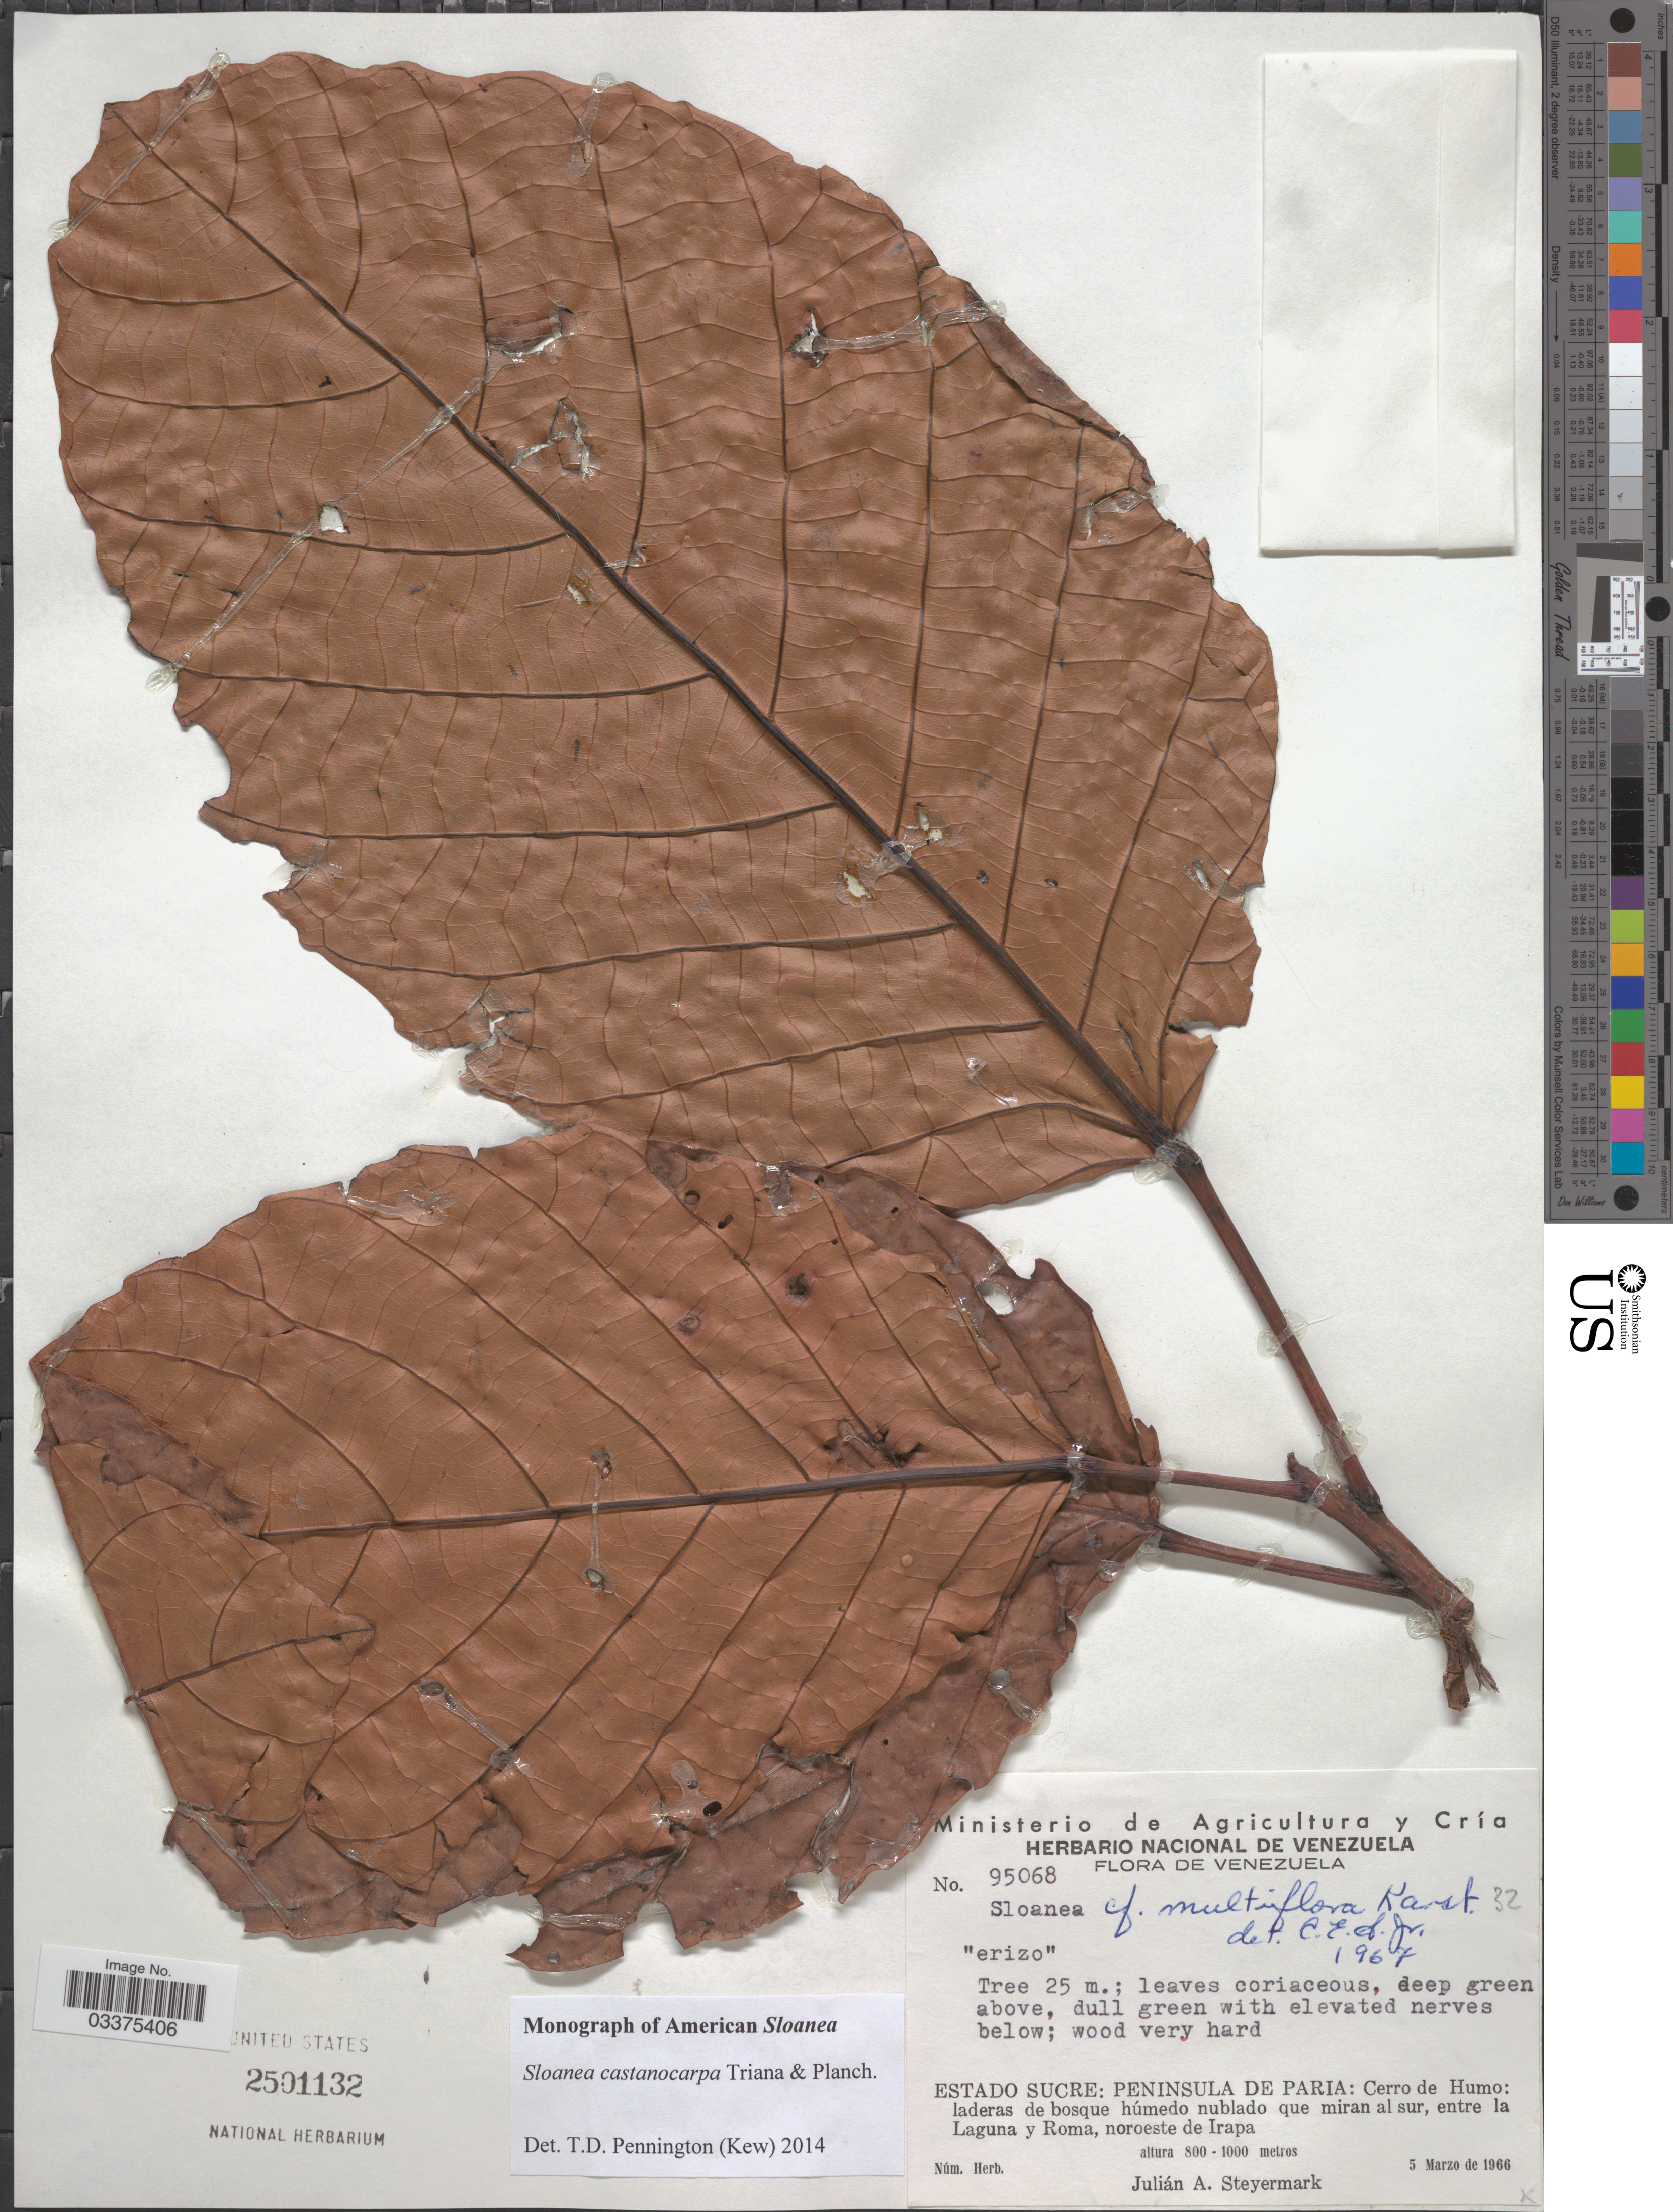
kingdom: Plantae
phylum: Tracheophyta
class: Magnoliopsida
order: Oxalidales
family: Elaeocarpaceae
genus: Sloanea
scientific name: Sloanea castanocarpa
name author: Triana & Planch.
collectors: J. Steyermark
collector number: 95068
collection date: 1966-03-05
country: Venezuela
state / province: Sucre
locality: Peninsula de Paria: Cerro de Humo: laderas de bosque húmedo nublado que miran al sur, entre la Laguna y Roma, noroeste de Irapa.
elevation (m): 800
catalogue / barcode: US 2501132